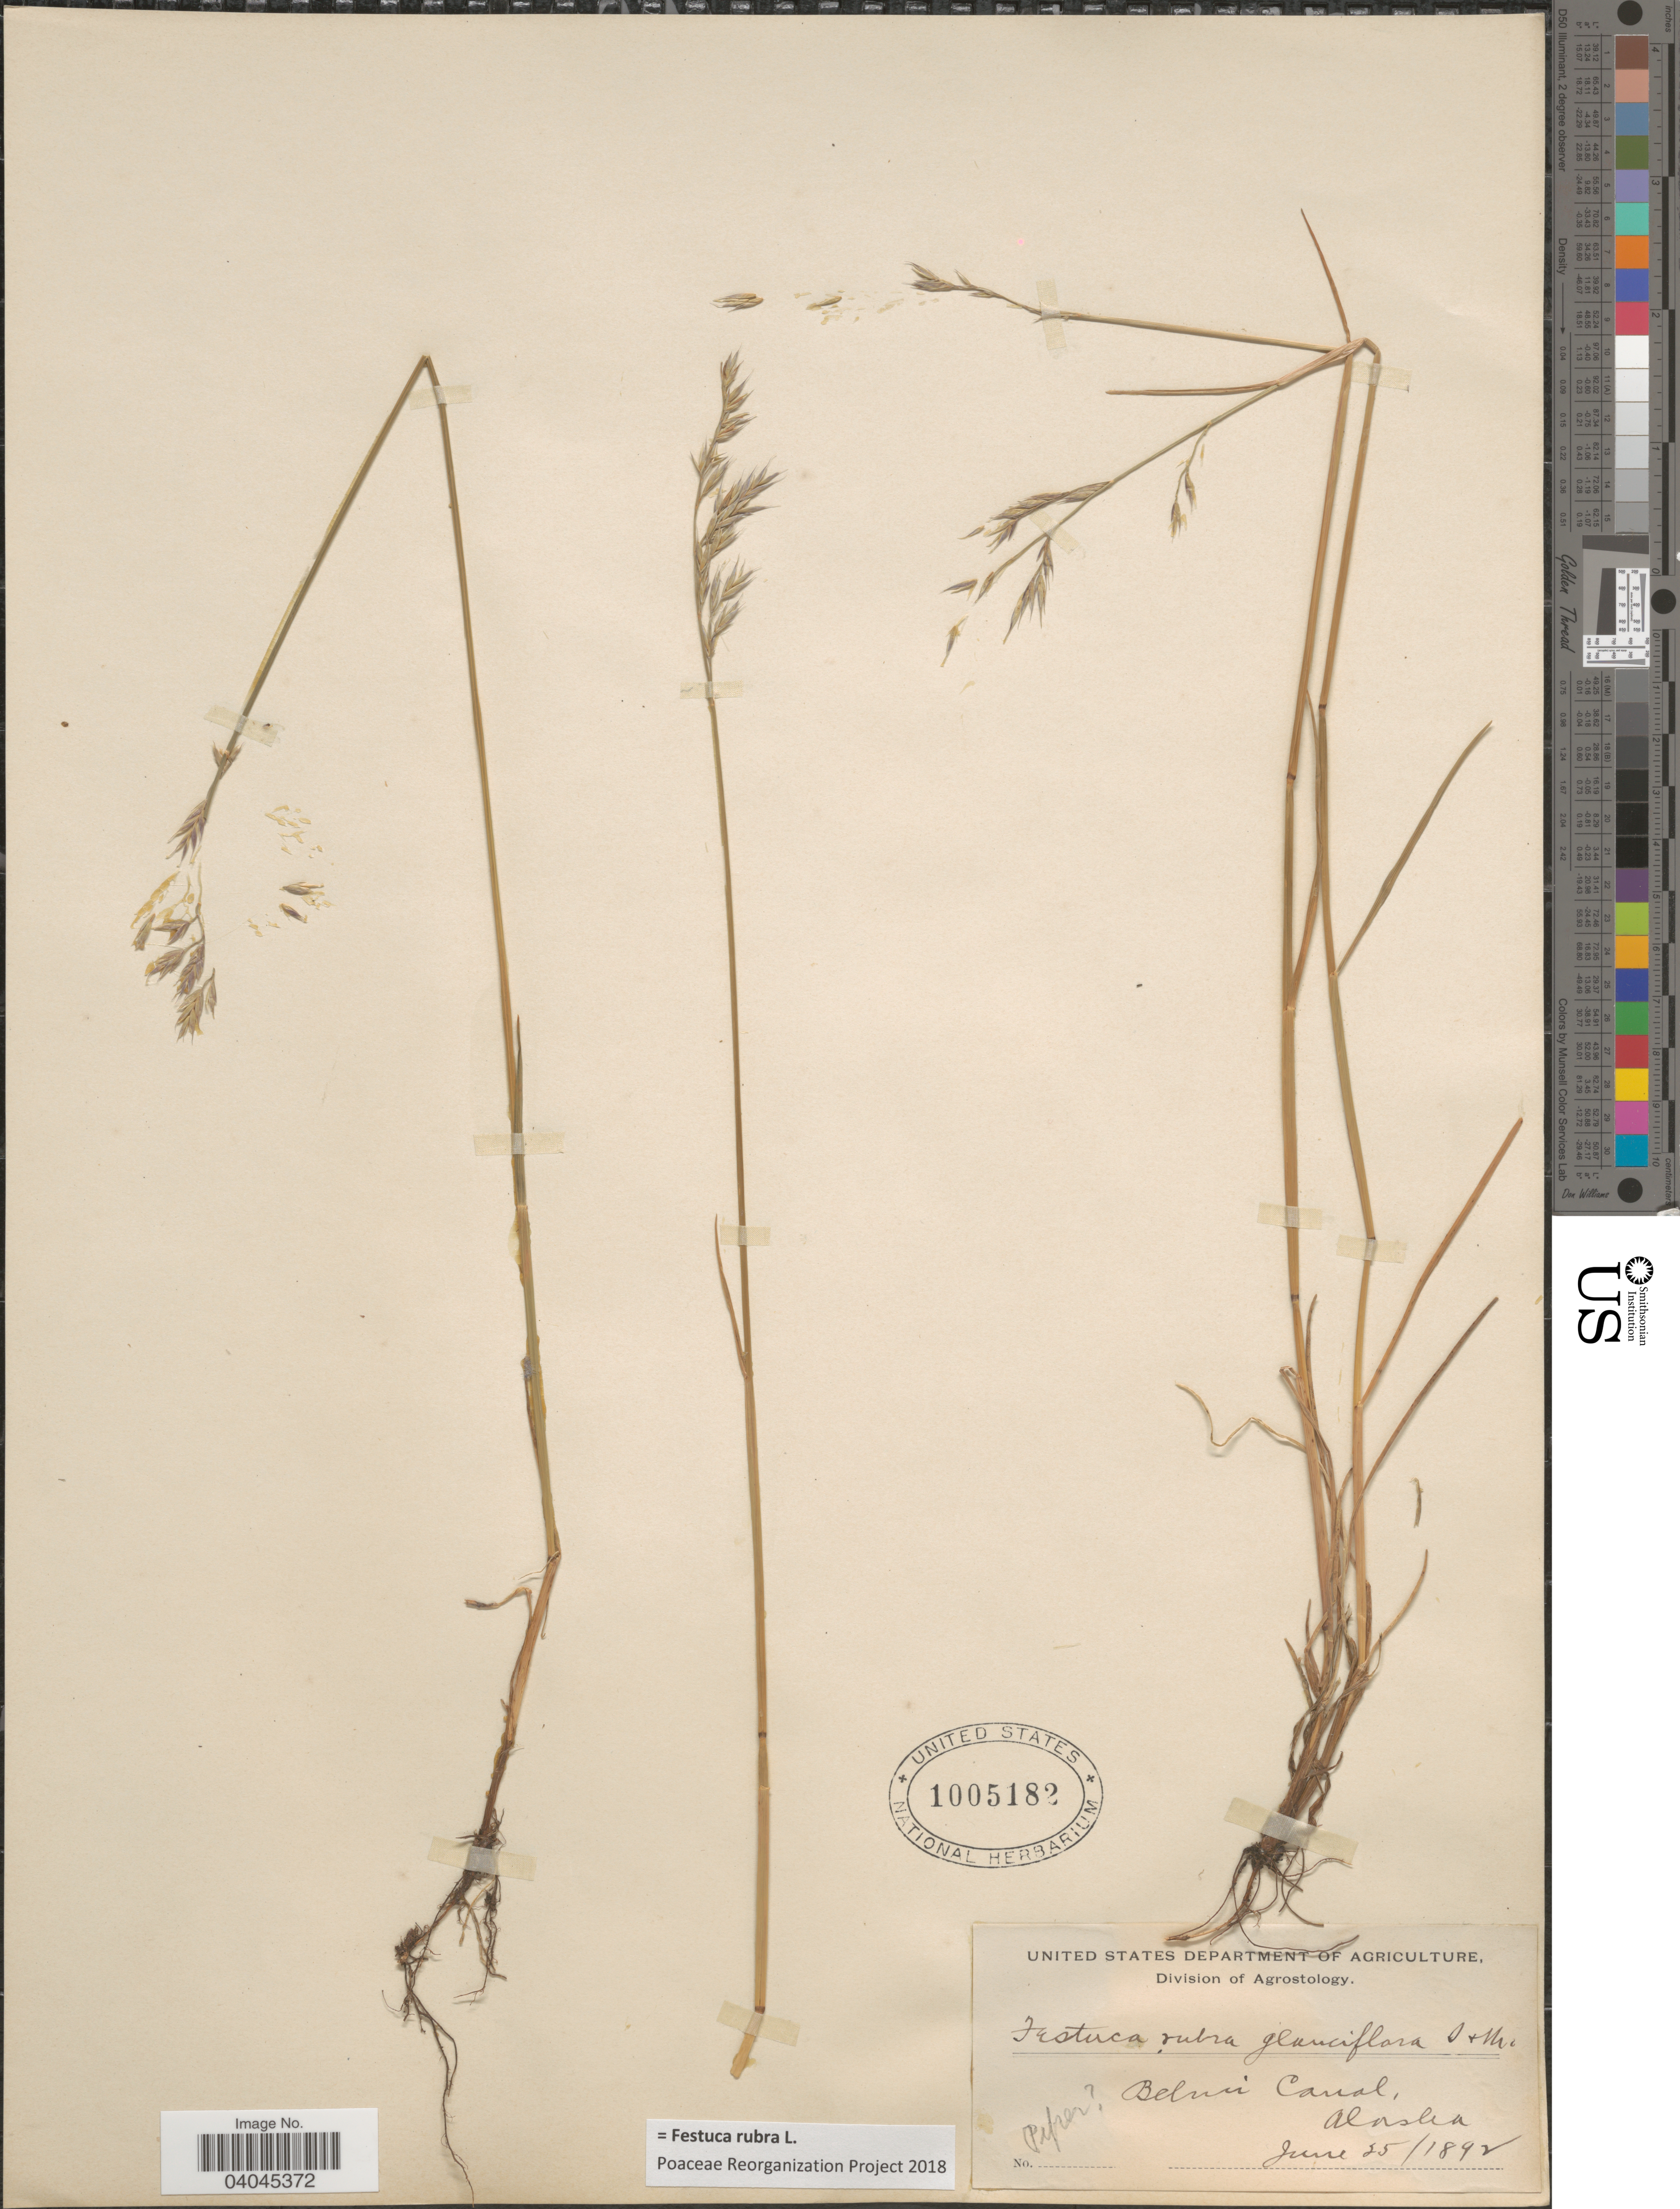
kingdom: Plantae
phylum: Tracheophyta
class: Liliopsida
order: Poales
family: Poaceae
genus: Festuca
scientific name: Festuca rubra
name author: L.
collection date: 1892-06-25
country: United States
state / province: Alaska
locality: Behm Canal.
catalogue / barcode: US 1005182